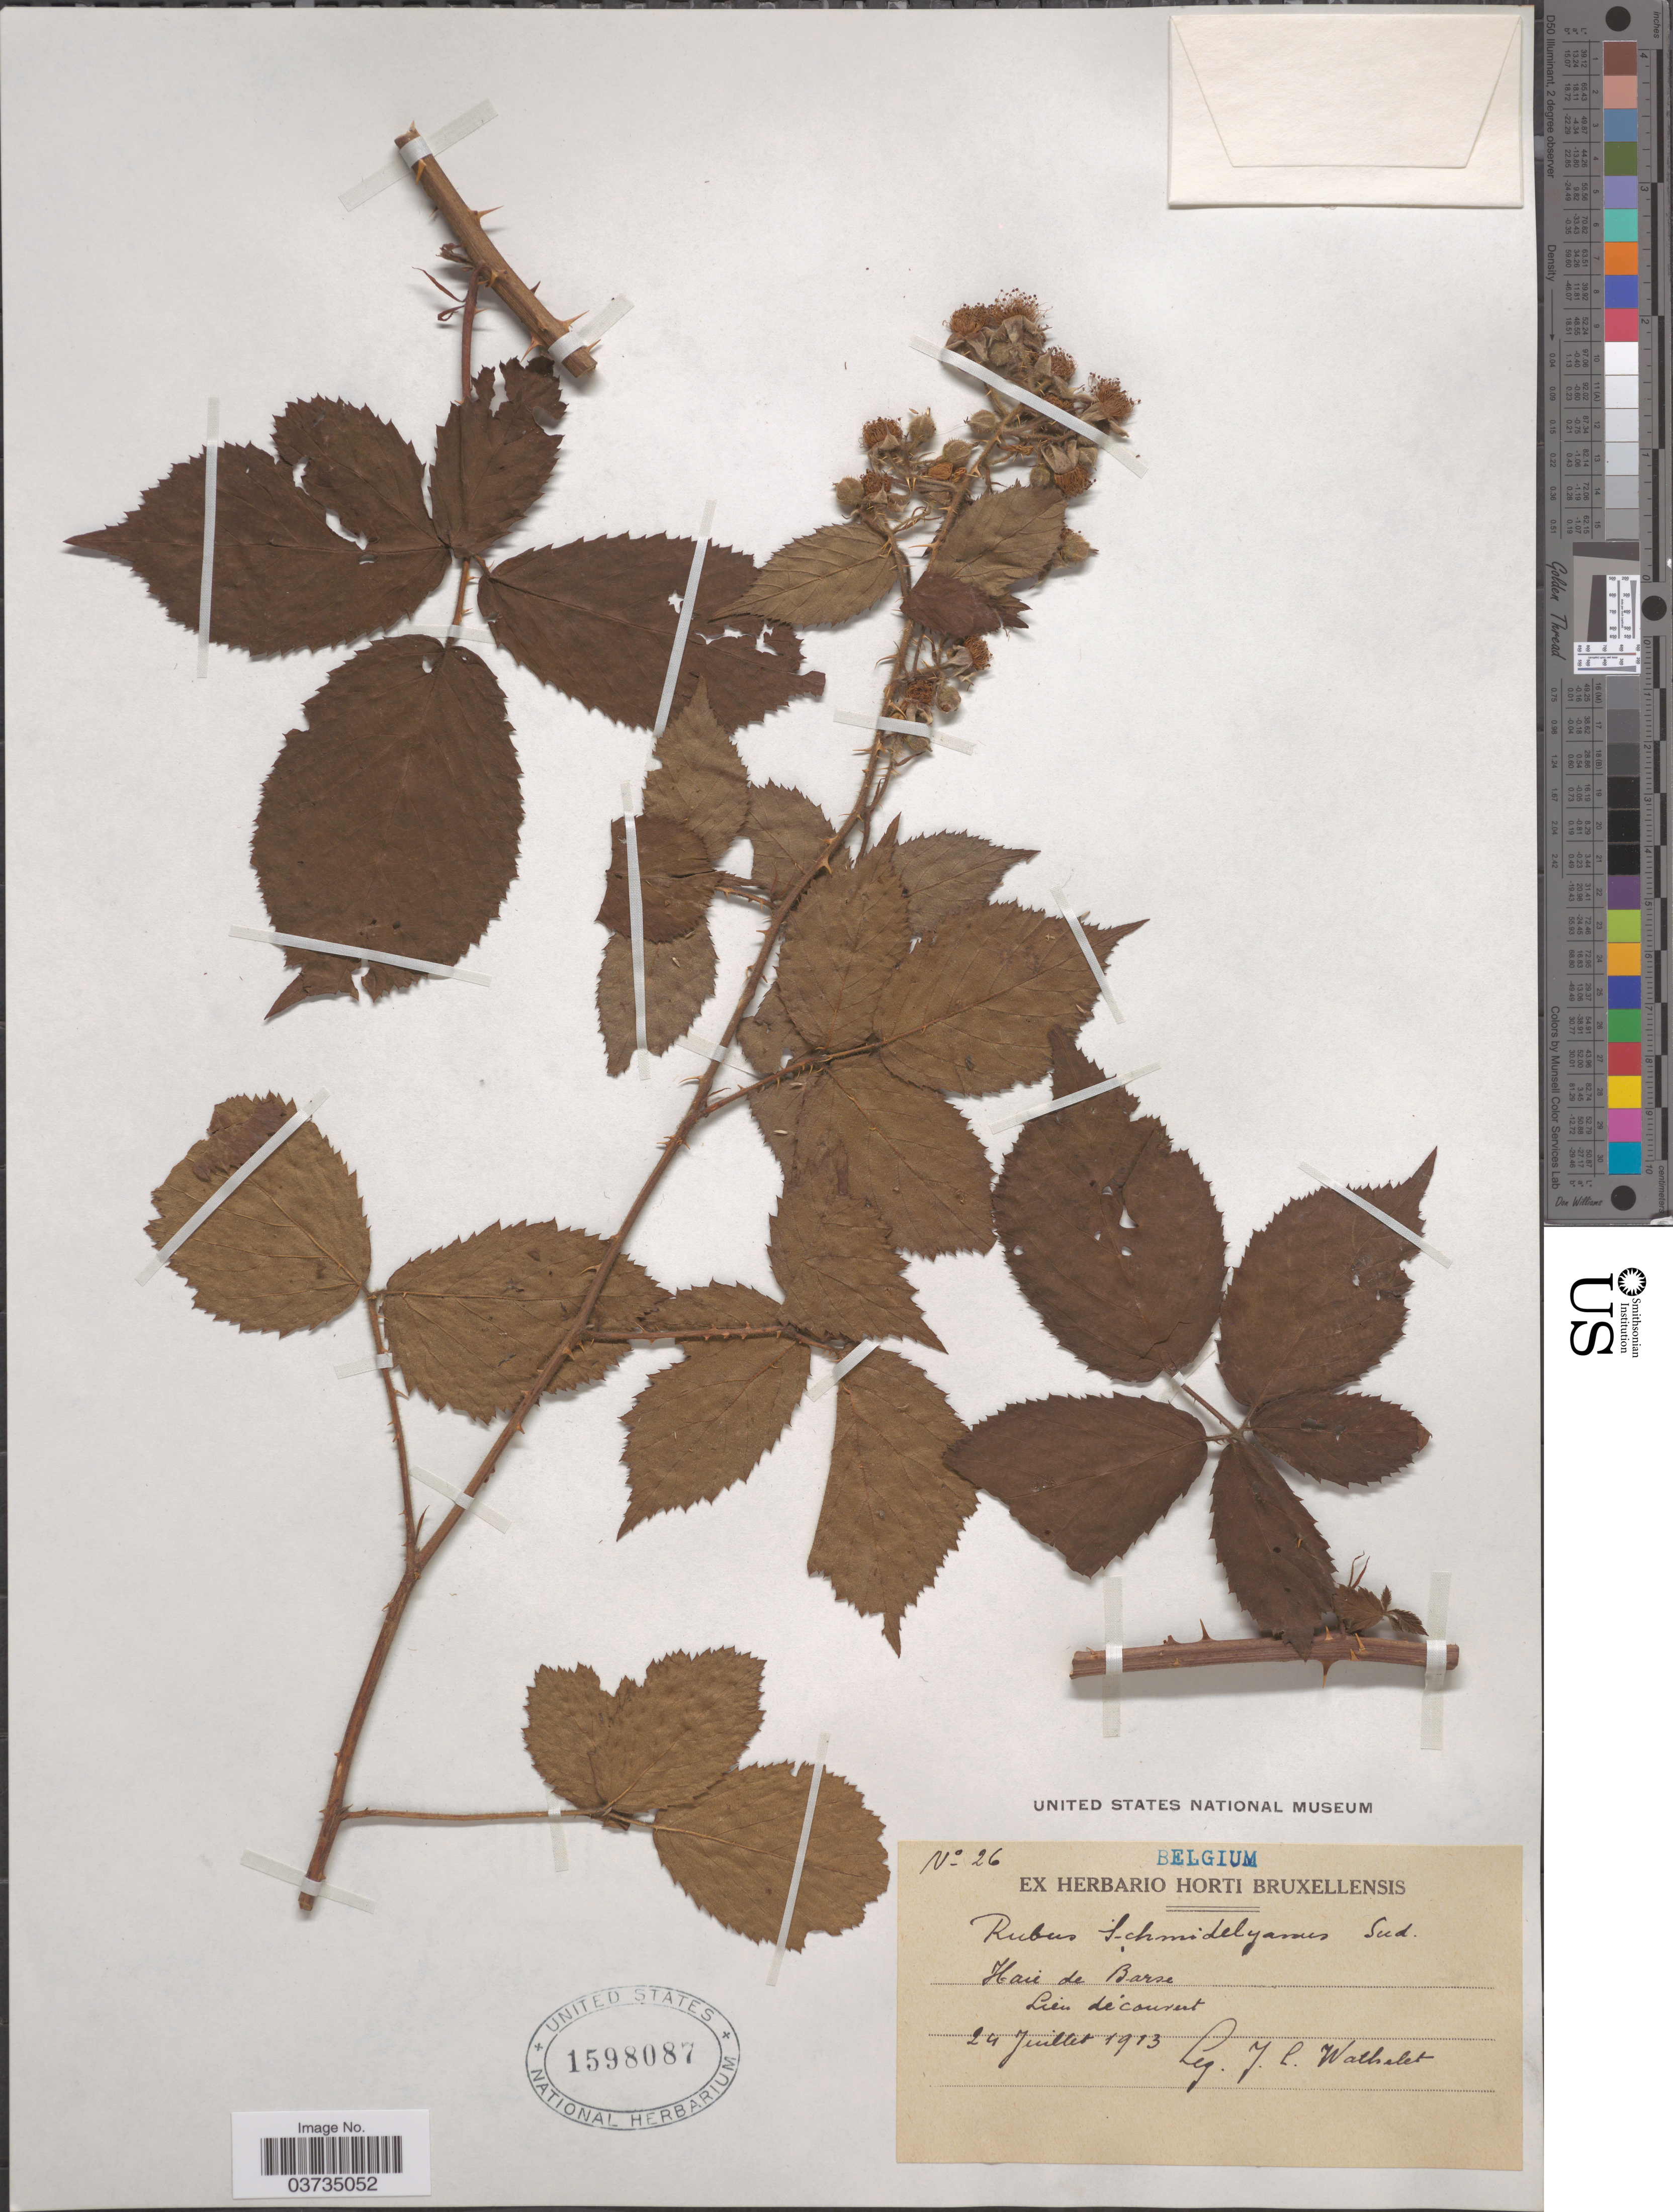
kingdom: Plantae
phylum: Tracheophyta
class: Magnoliopsida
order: Rosales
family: Rosaceae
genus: Rubus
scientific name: Rubus schmidelioides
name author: A. Cunn.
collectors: J. Wathelet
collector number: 26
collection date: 1913-07-24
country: Belgium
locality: Haie de Barse.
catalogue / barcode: US 1598087